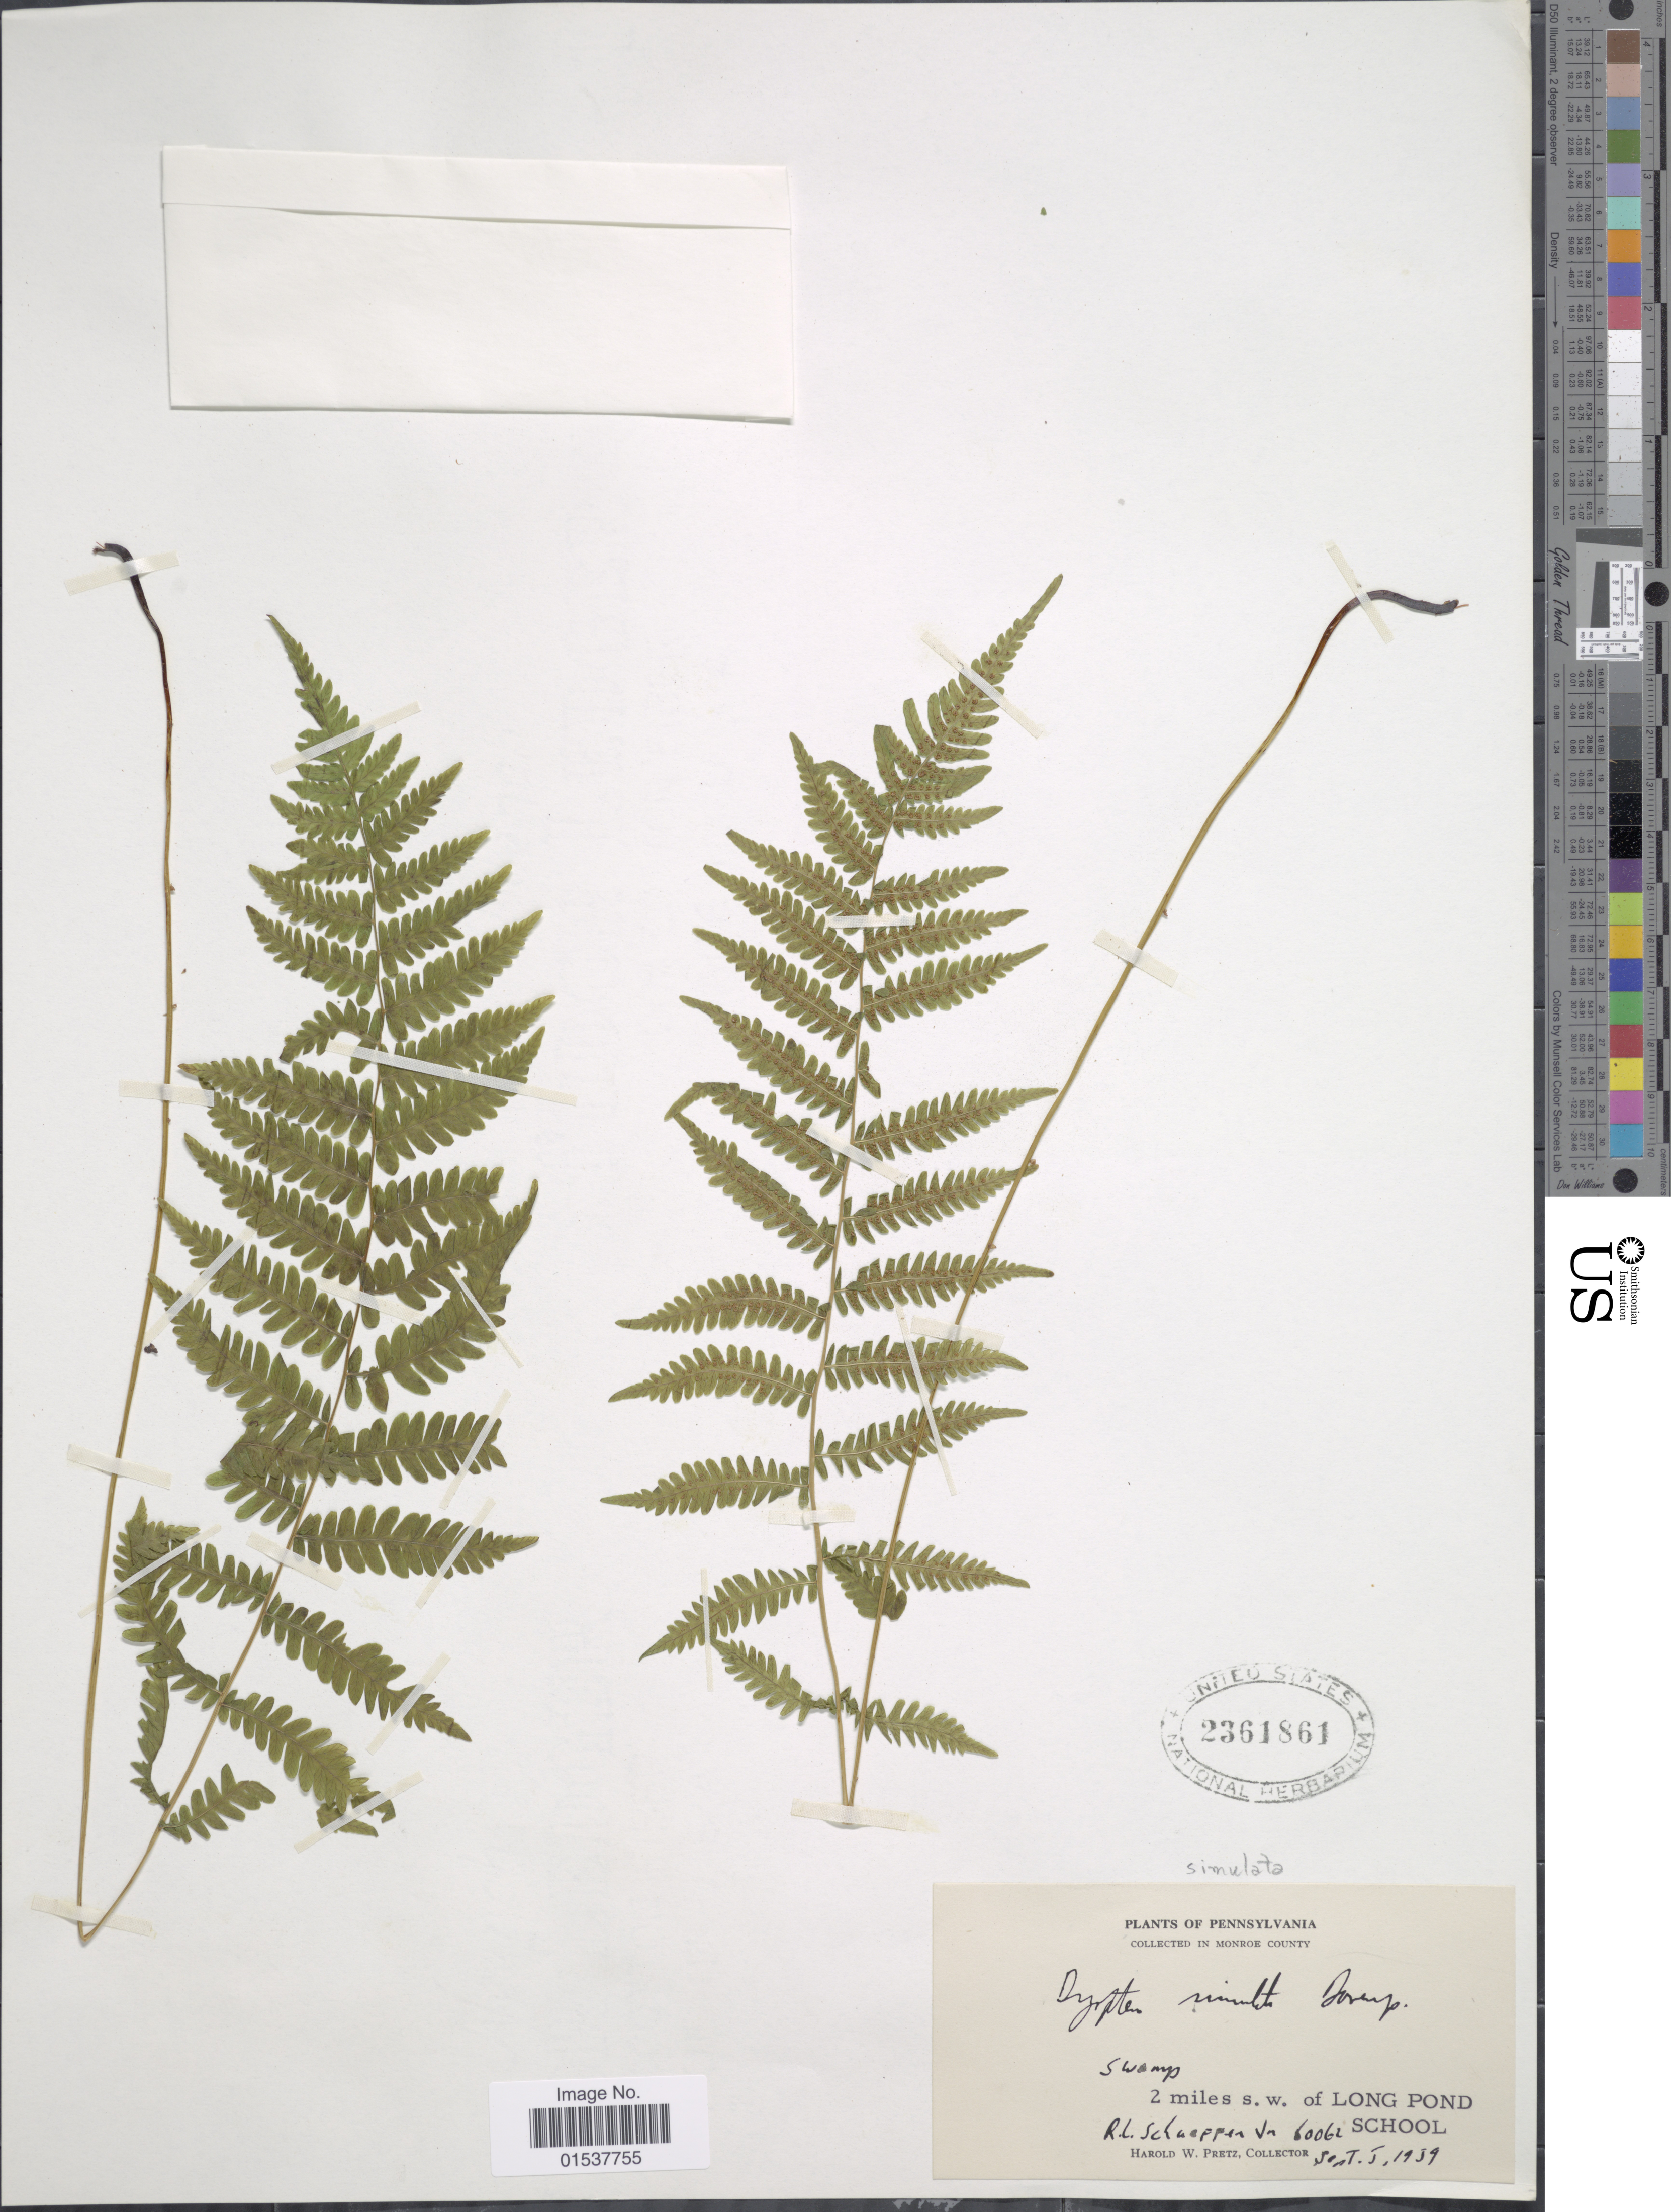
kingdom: Plantae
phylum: Tracheophyta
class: Polypodiopsida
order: Polypodiales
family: Thelypteridaceae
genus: Parathelypteris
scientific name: Parathelypteris simulata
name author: (Davenp.) Holttum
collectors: R. L. Schaeffer Jr. & H. W. Pretz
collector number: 60062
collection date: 1959-09-05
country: United States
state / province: Pennsylvania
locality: Monroe County, 2 miles s. w. of Long Pond School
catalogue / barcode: US 2361861